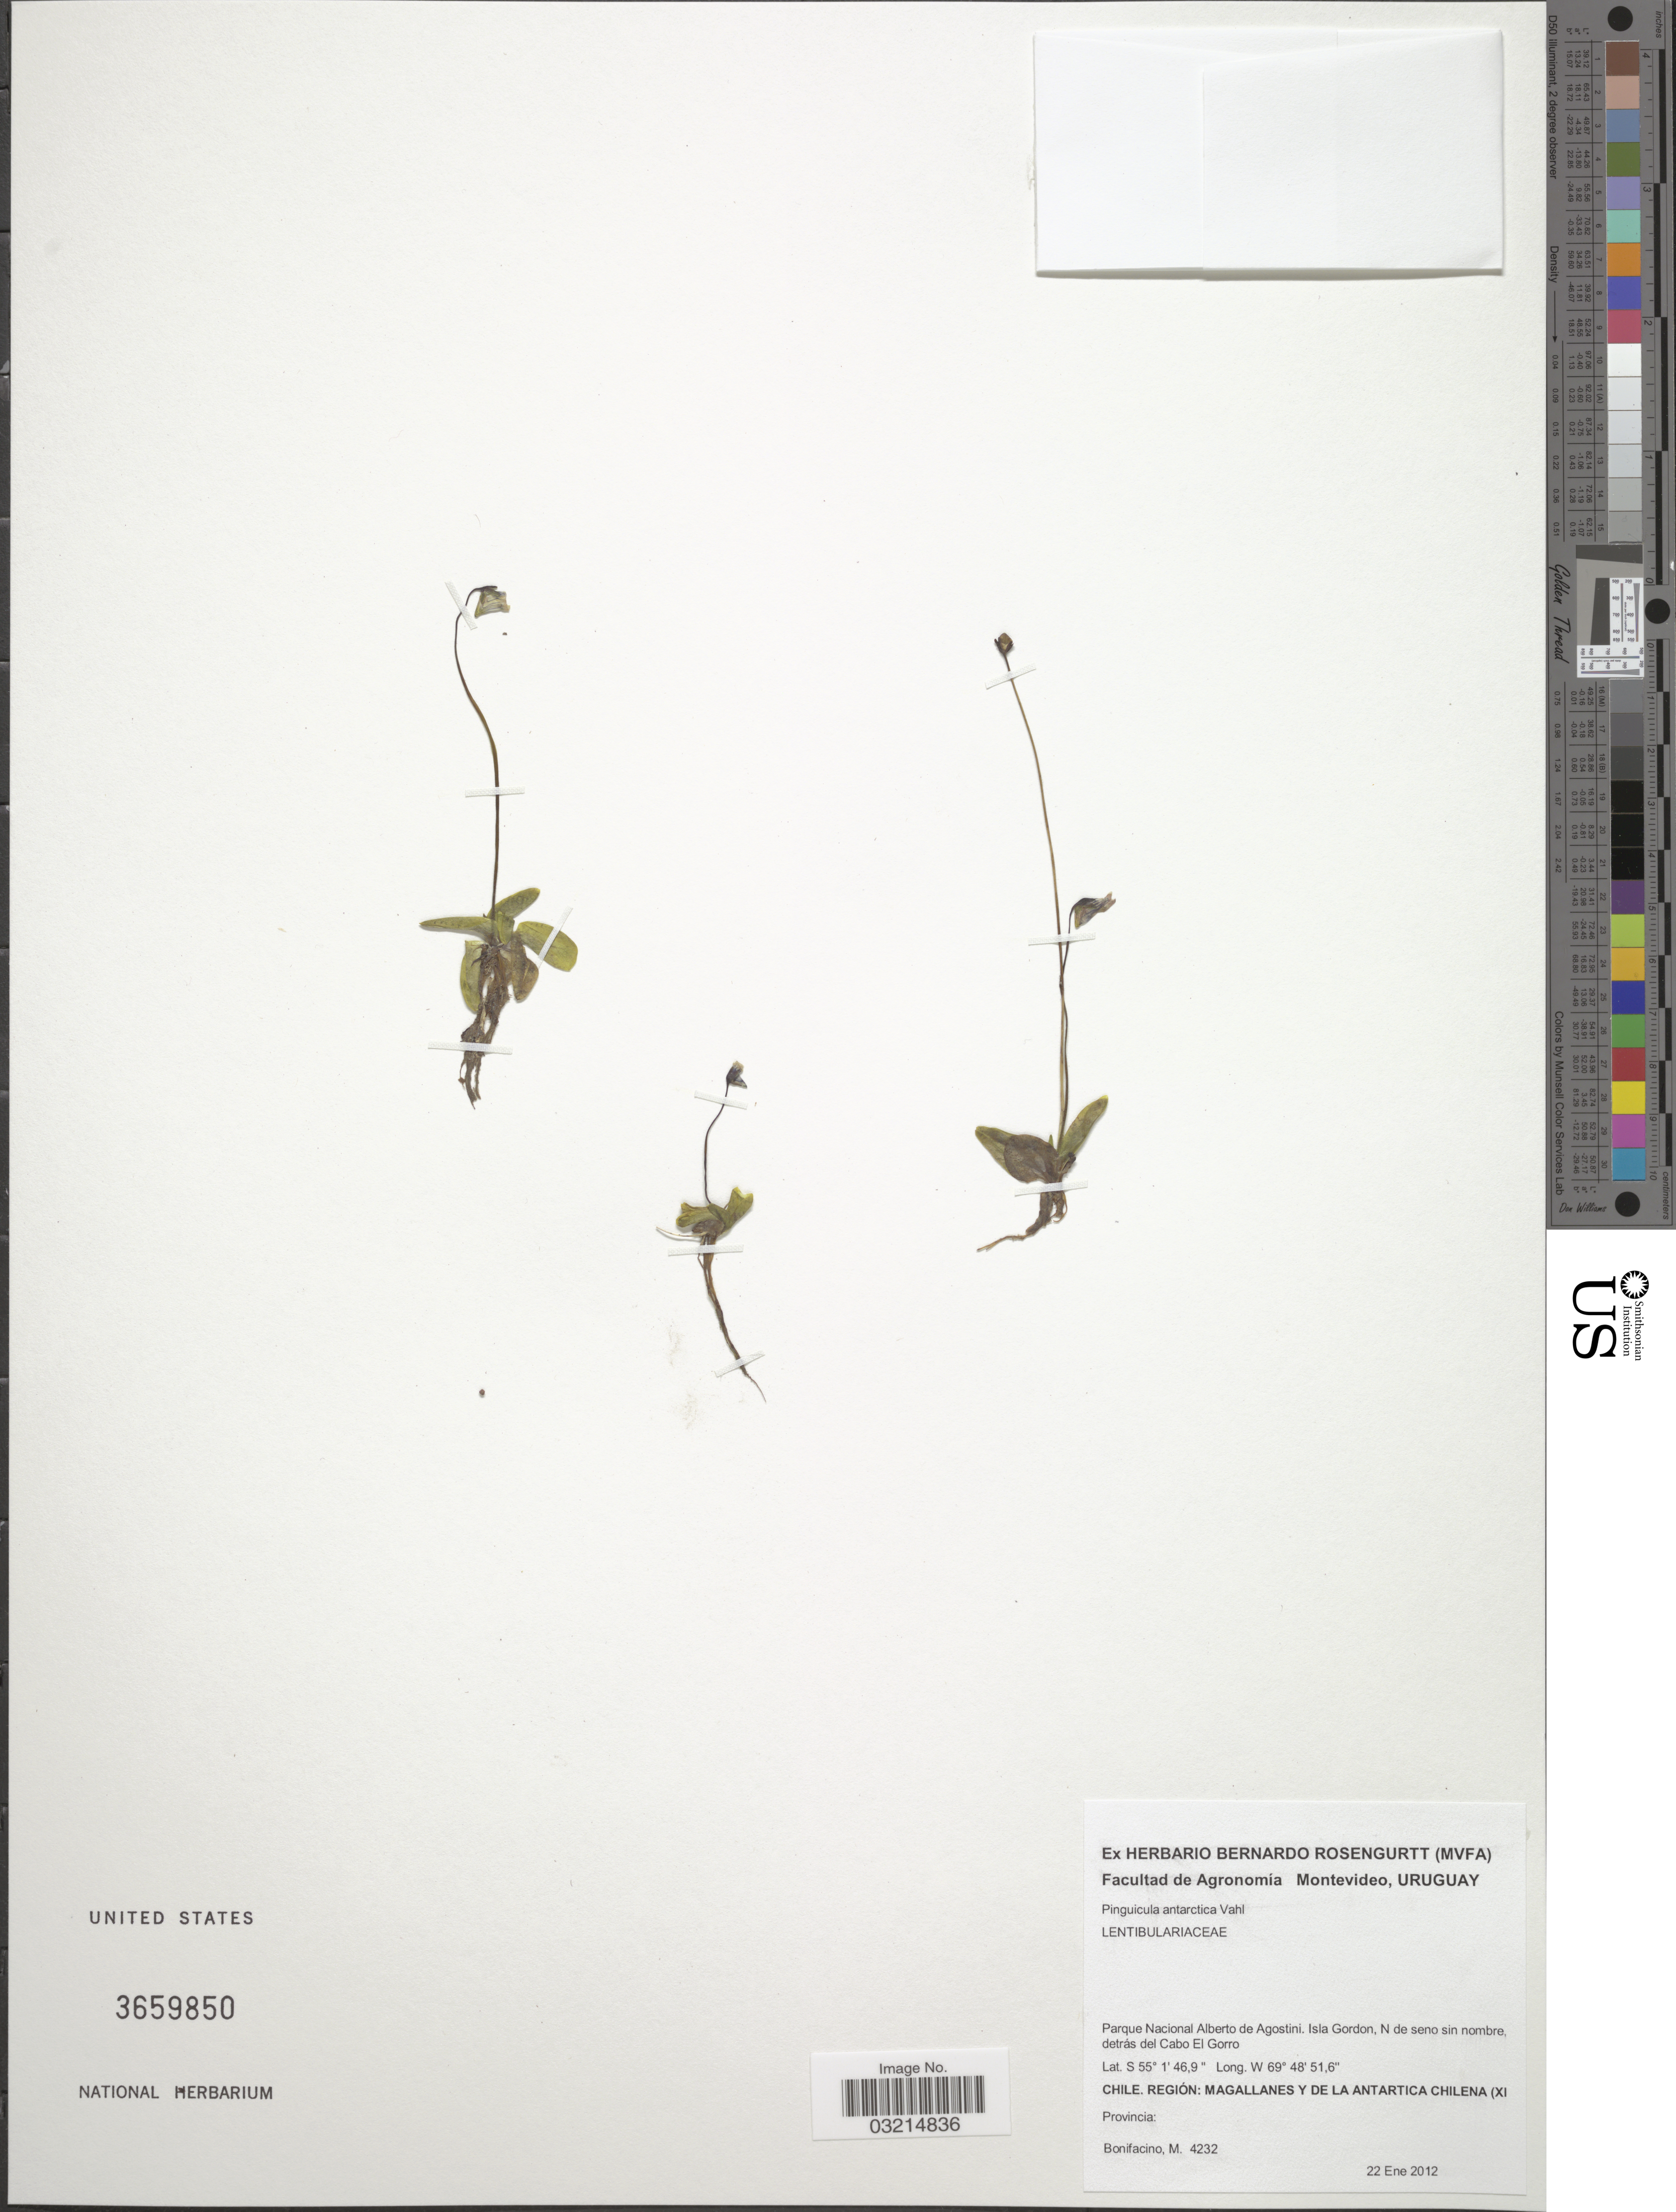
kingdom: Plantae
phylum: Tracheophyta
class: Magnoliopsida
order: Lamiales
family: Lentibulariaceae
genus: Pinguicula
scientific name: Pinguicula antarctica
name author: Vahl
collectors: M. Bonifacino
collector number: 4232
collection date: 2012-01-22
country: Chile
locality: Parque Nacional Alberto de Agostini. Islas Gordon, N de seno sin nombre detrás del Cabo El Gorro.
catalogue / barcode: US 3659850